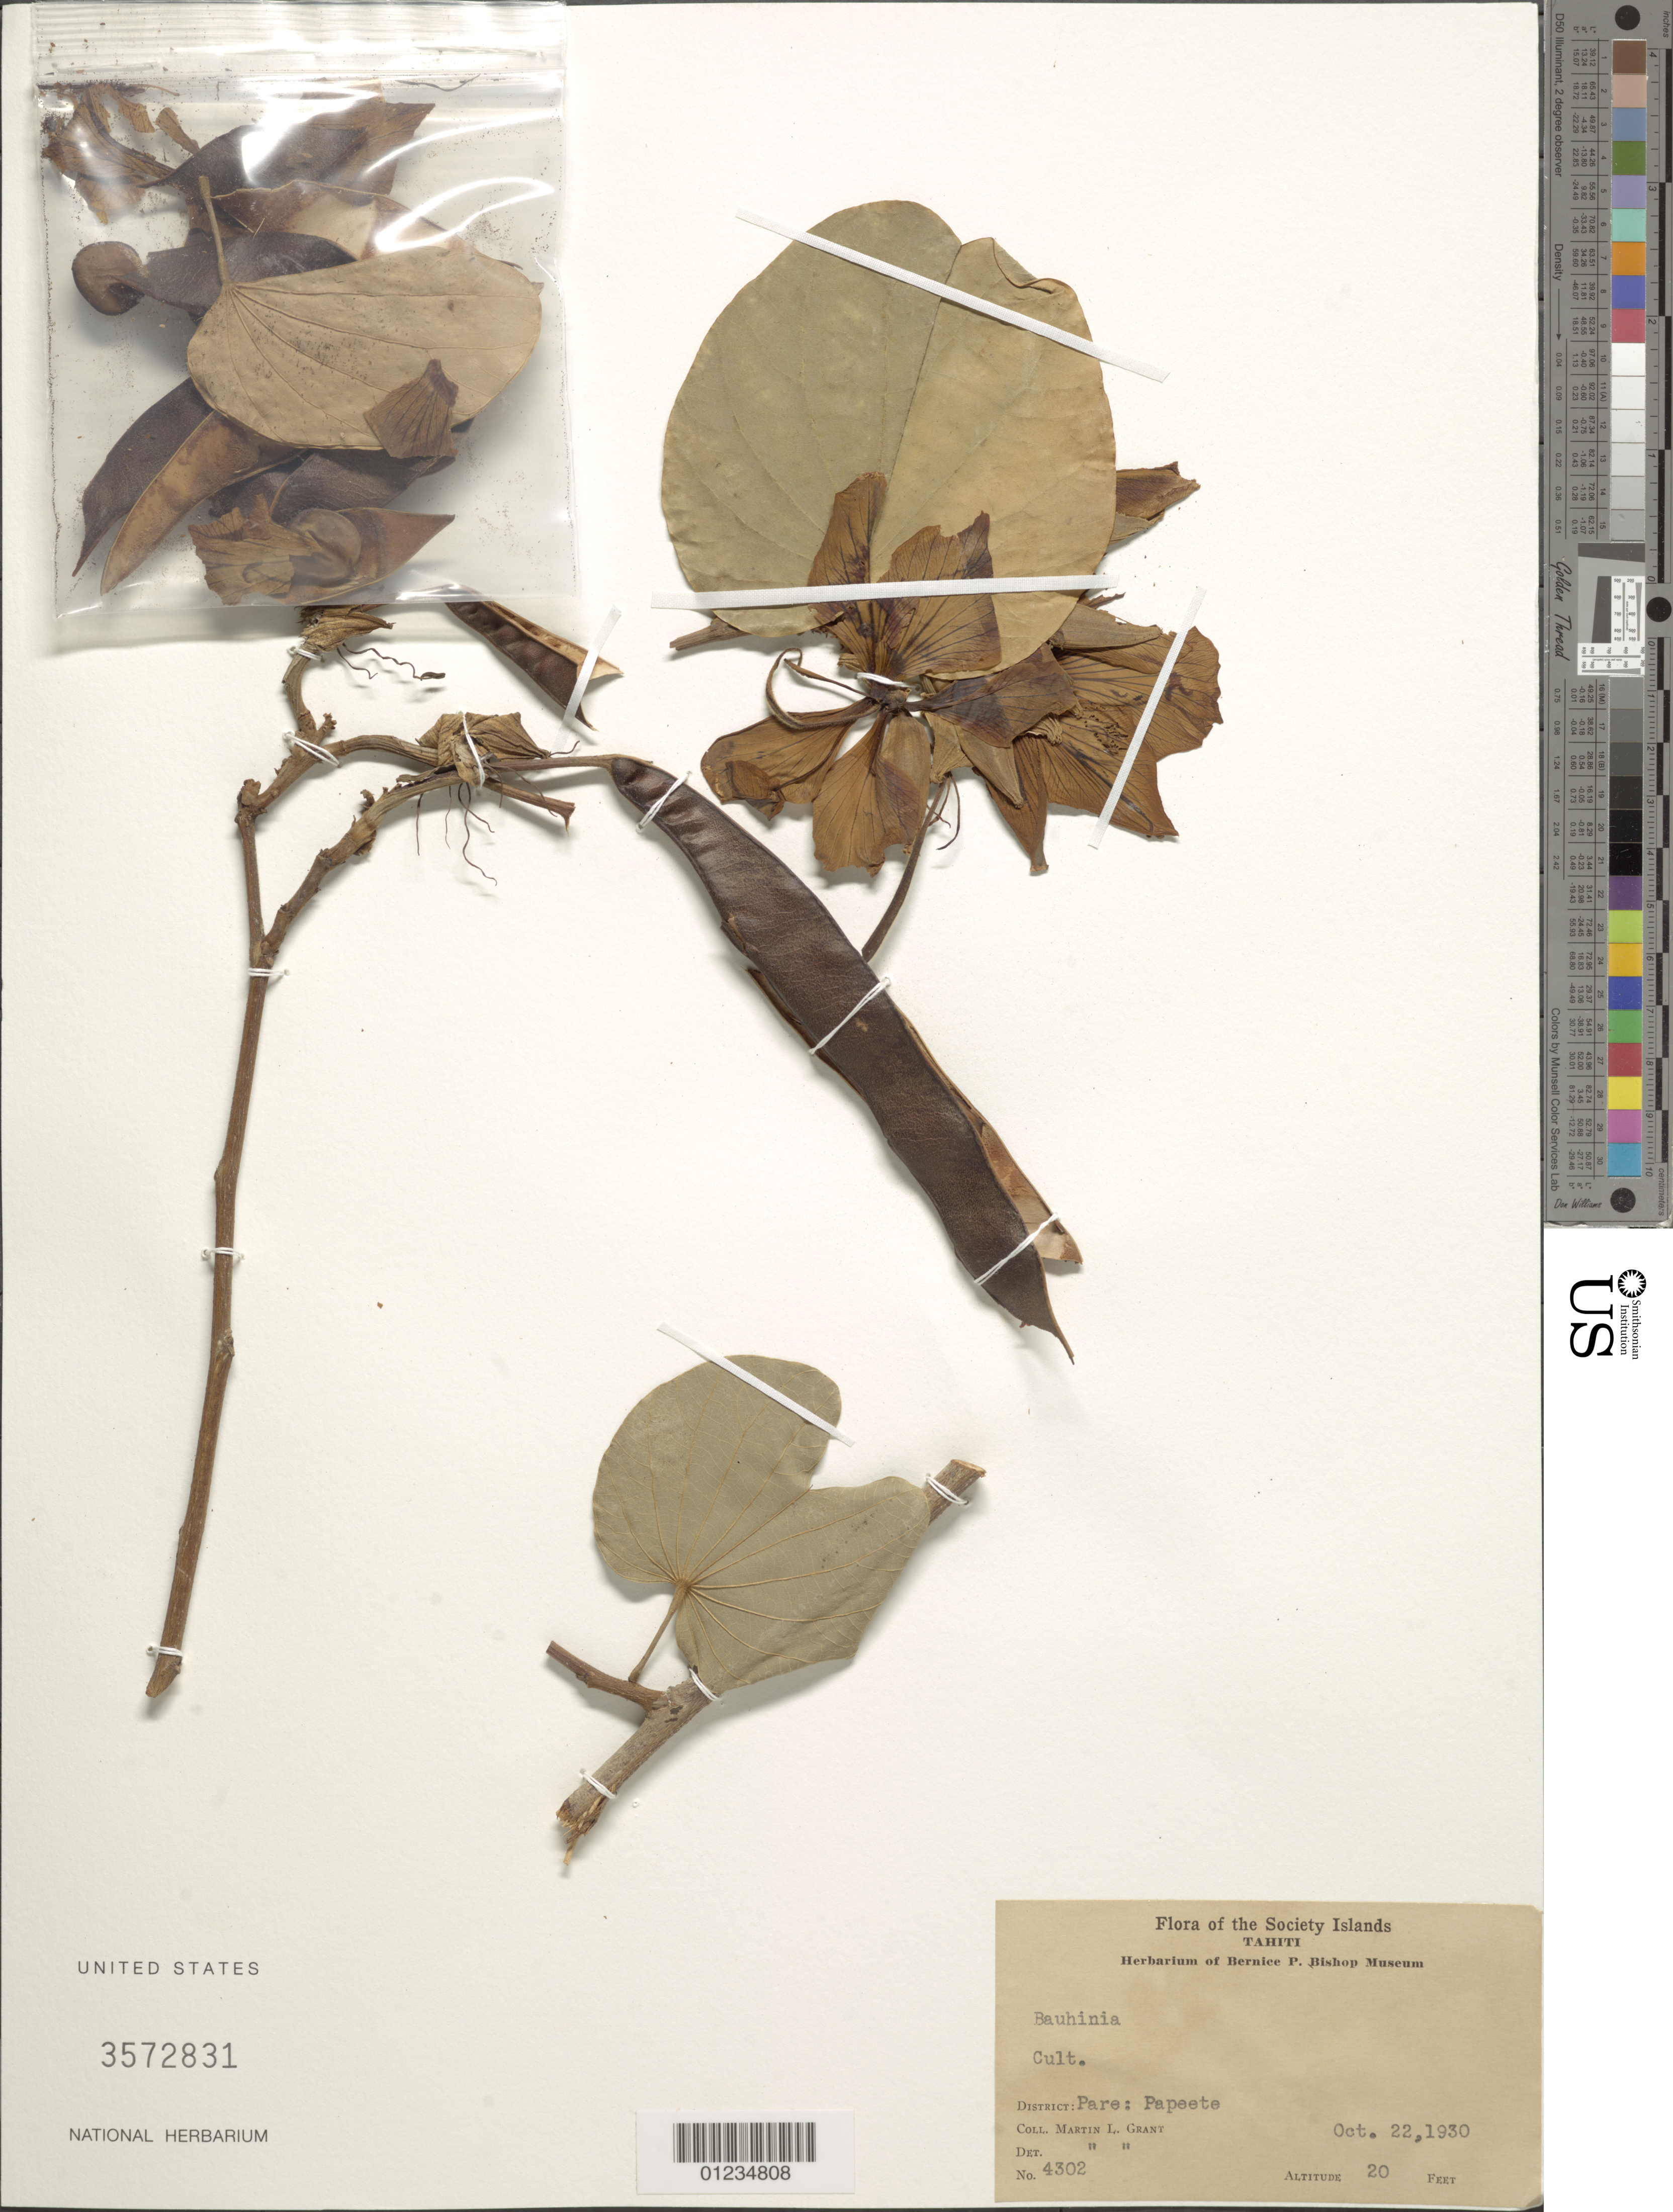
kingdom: Plantae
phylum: Tracheophyta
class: Magnoliopsida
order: Fabales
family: Fabaceae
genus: Bauhinia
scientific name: Bauhinia sp.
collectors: M. L. Grant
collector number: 4302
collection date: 1930-10-22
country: French Polynesia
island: Tahiti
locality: Tahiti. Pare: Papeete.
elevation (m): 6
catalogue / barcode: US 3572831